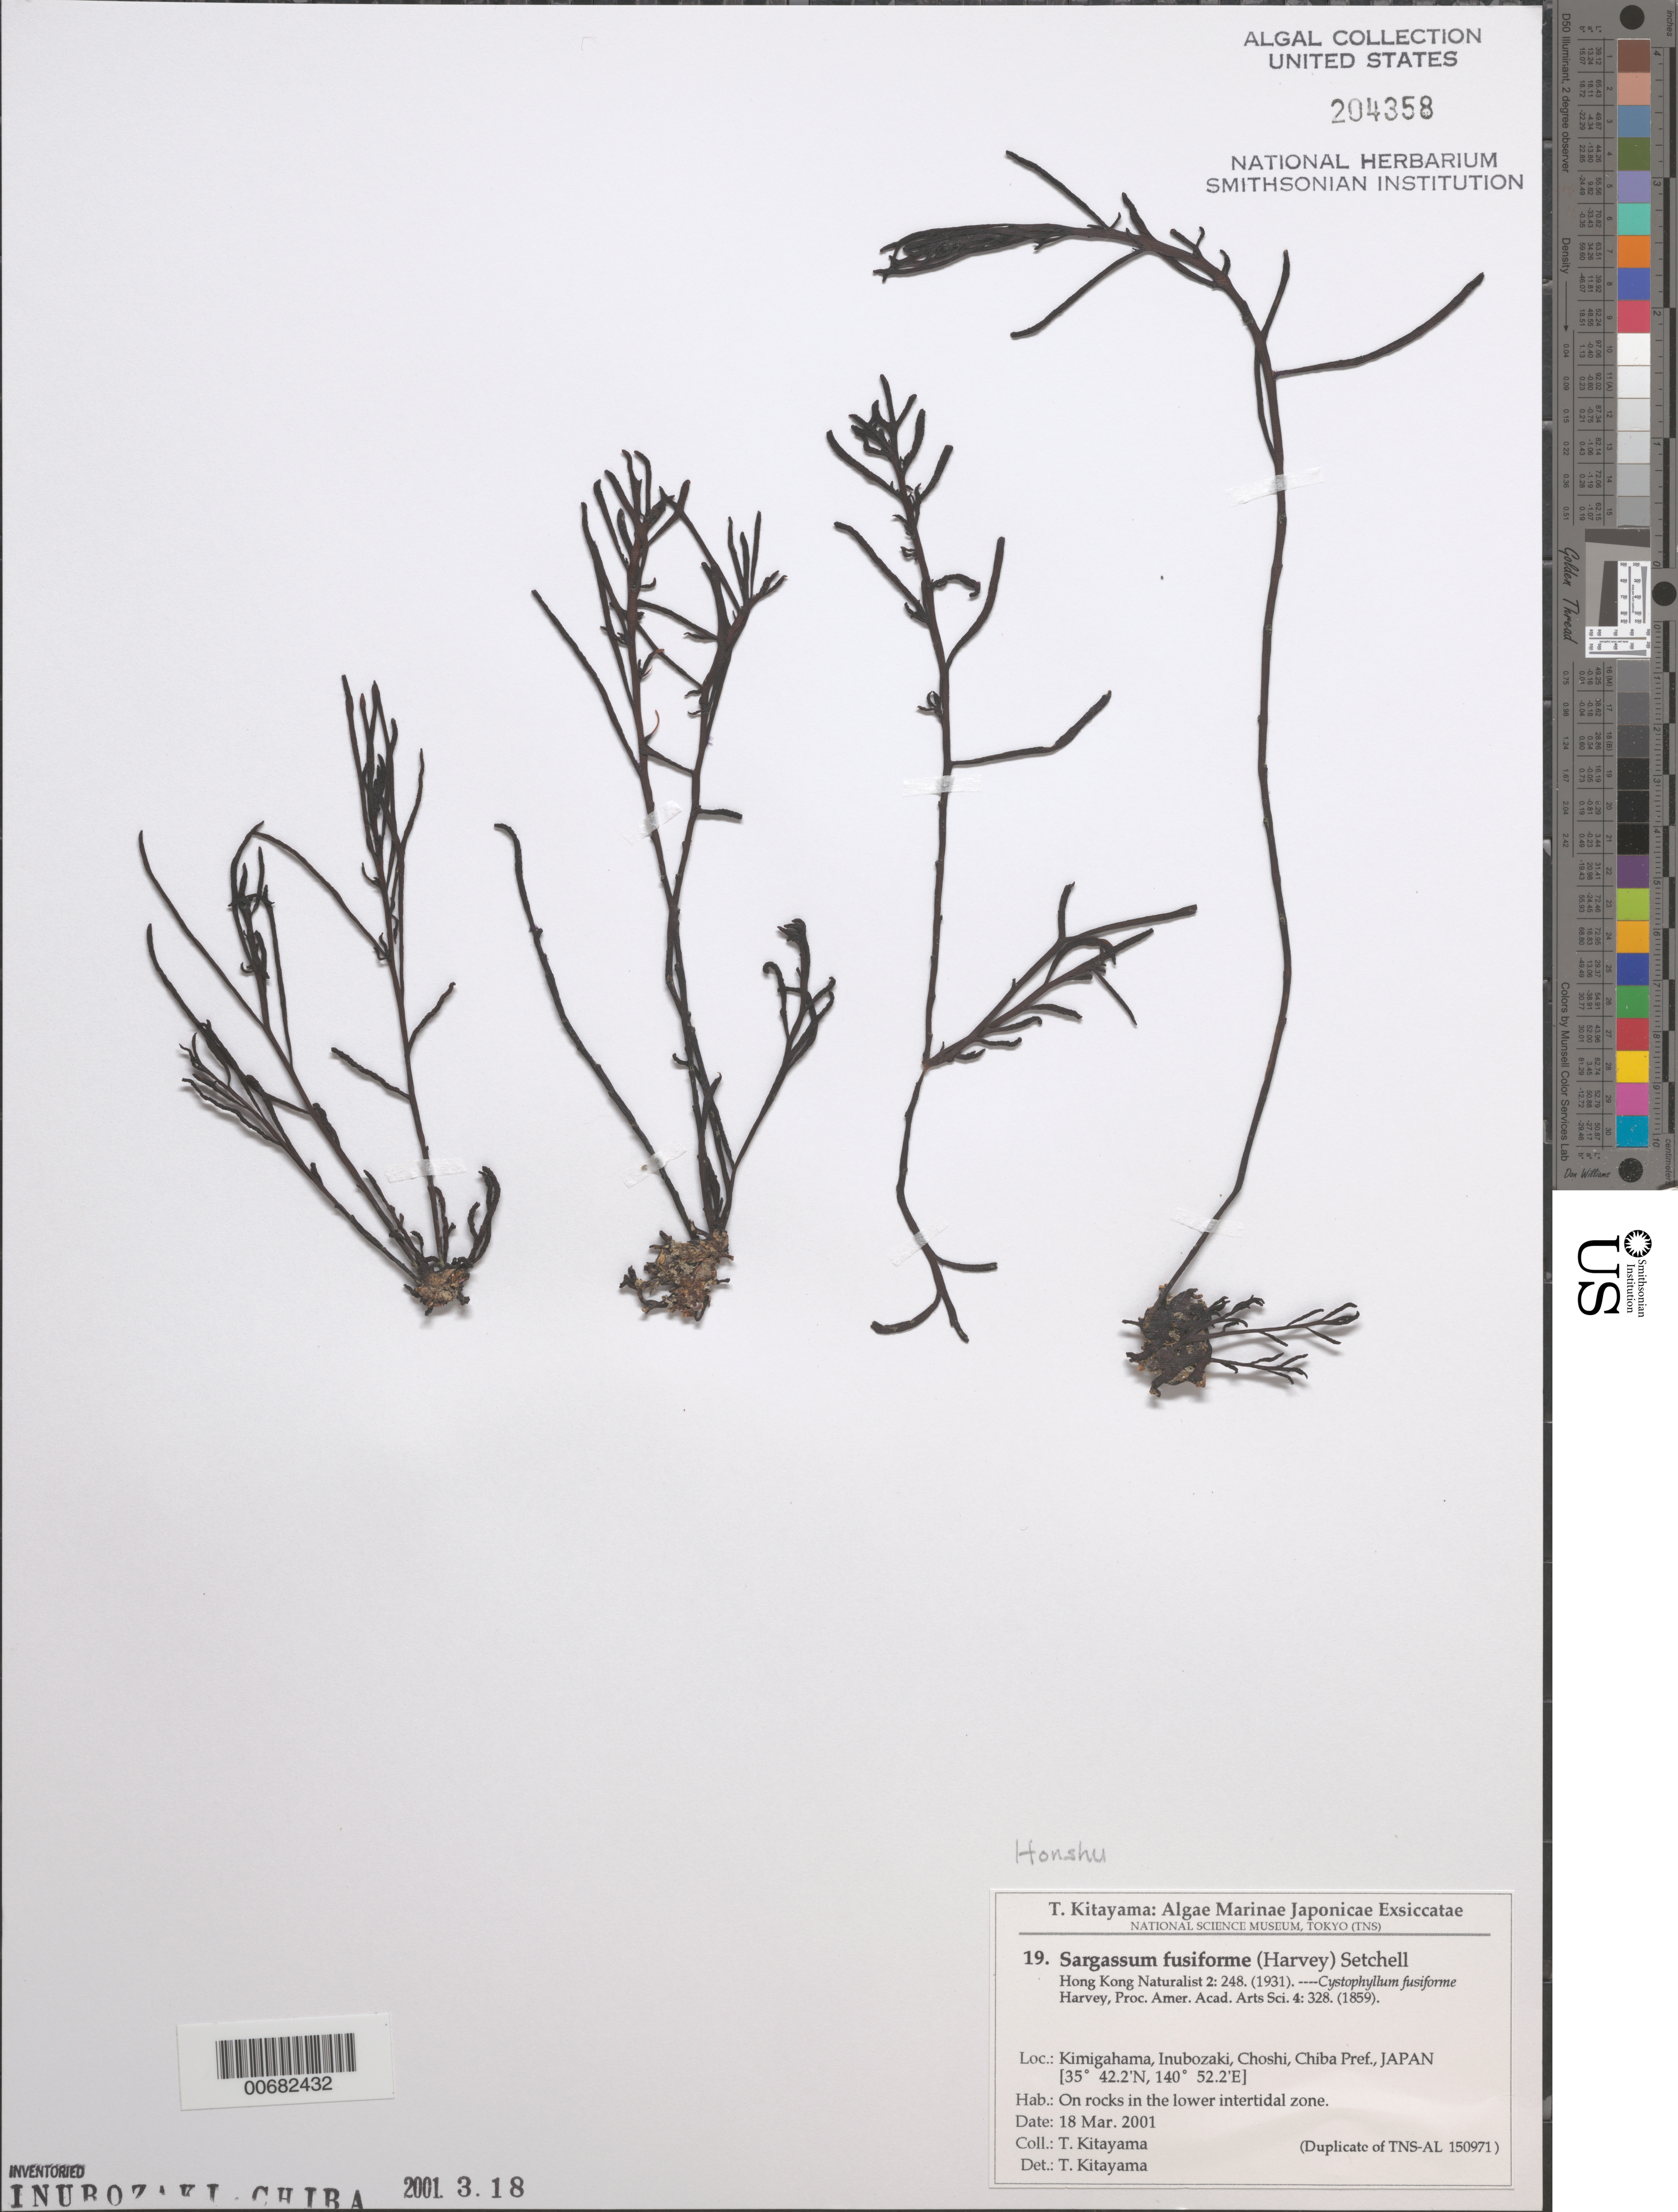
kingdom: Chromista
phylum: Ochrophyta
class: Phaeophyceae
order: Fucales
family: Sargassaceae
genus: Sargassum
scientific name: Sargassum fusiforme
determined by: Kitayama, T.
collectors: T. Kitayama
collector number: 19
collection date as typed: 18 Mar 2001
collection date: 2001-03-18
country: Japan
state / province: Tiba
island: Honshu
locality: Kimigahama, Inubozaki, Choshi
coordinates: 35 42.2' N, 140 52.2' E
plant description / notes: Kitayama, T., Algae Marinae Japonicae Exsiccatae, Fasc. I (Nos. 1-25)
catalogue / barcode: US 204358